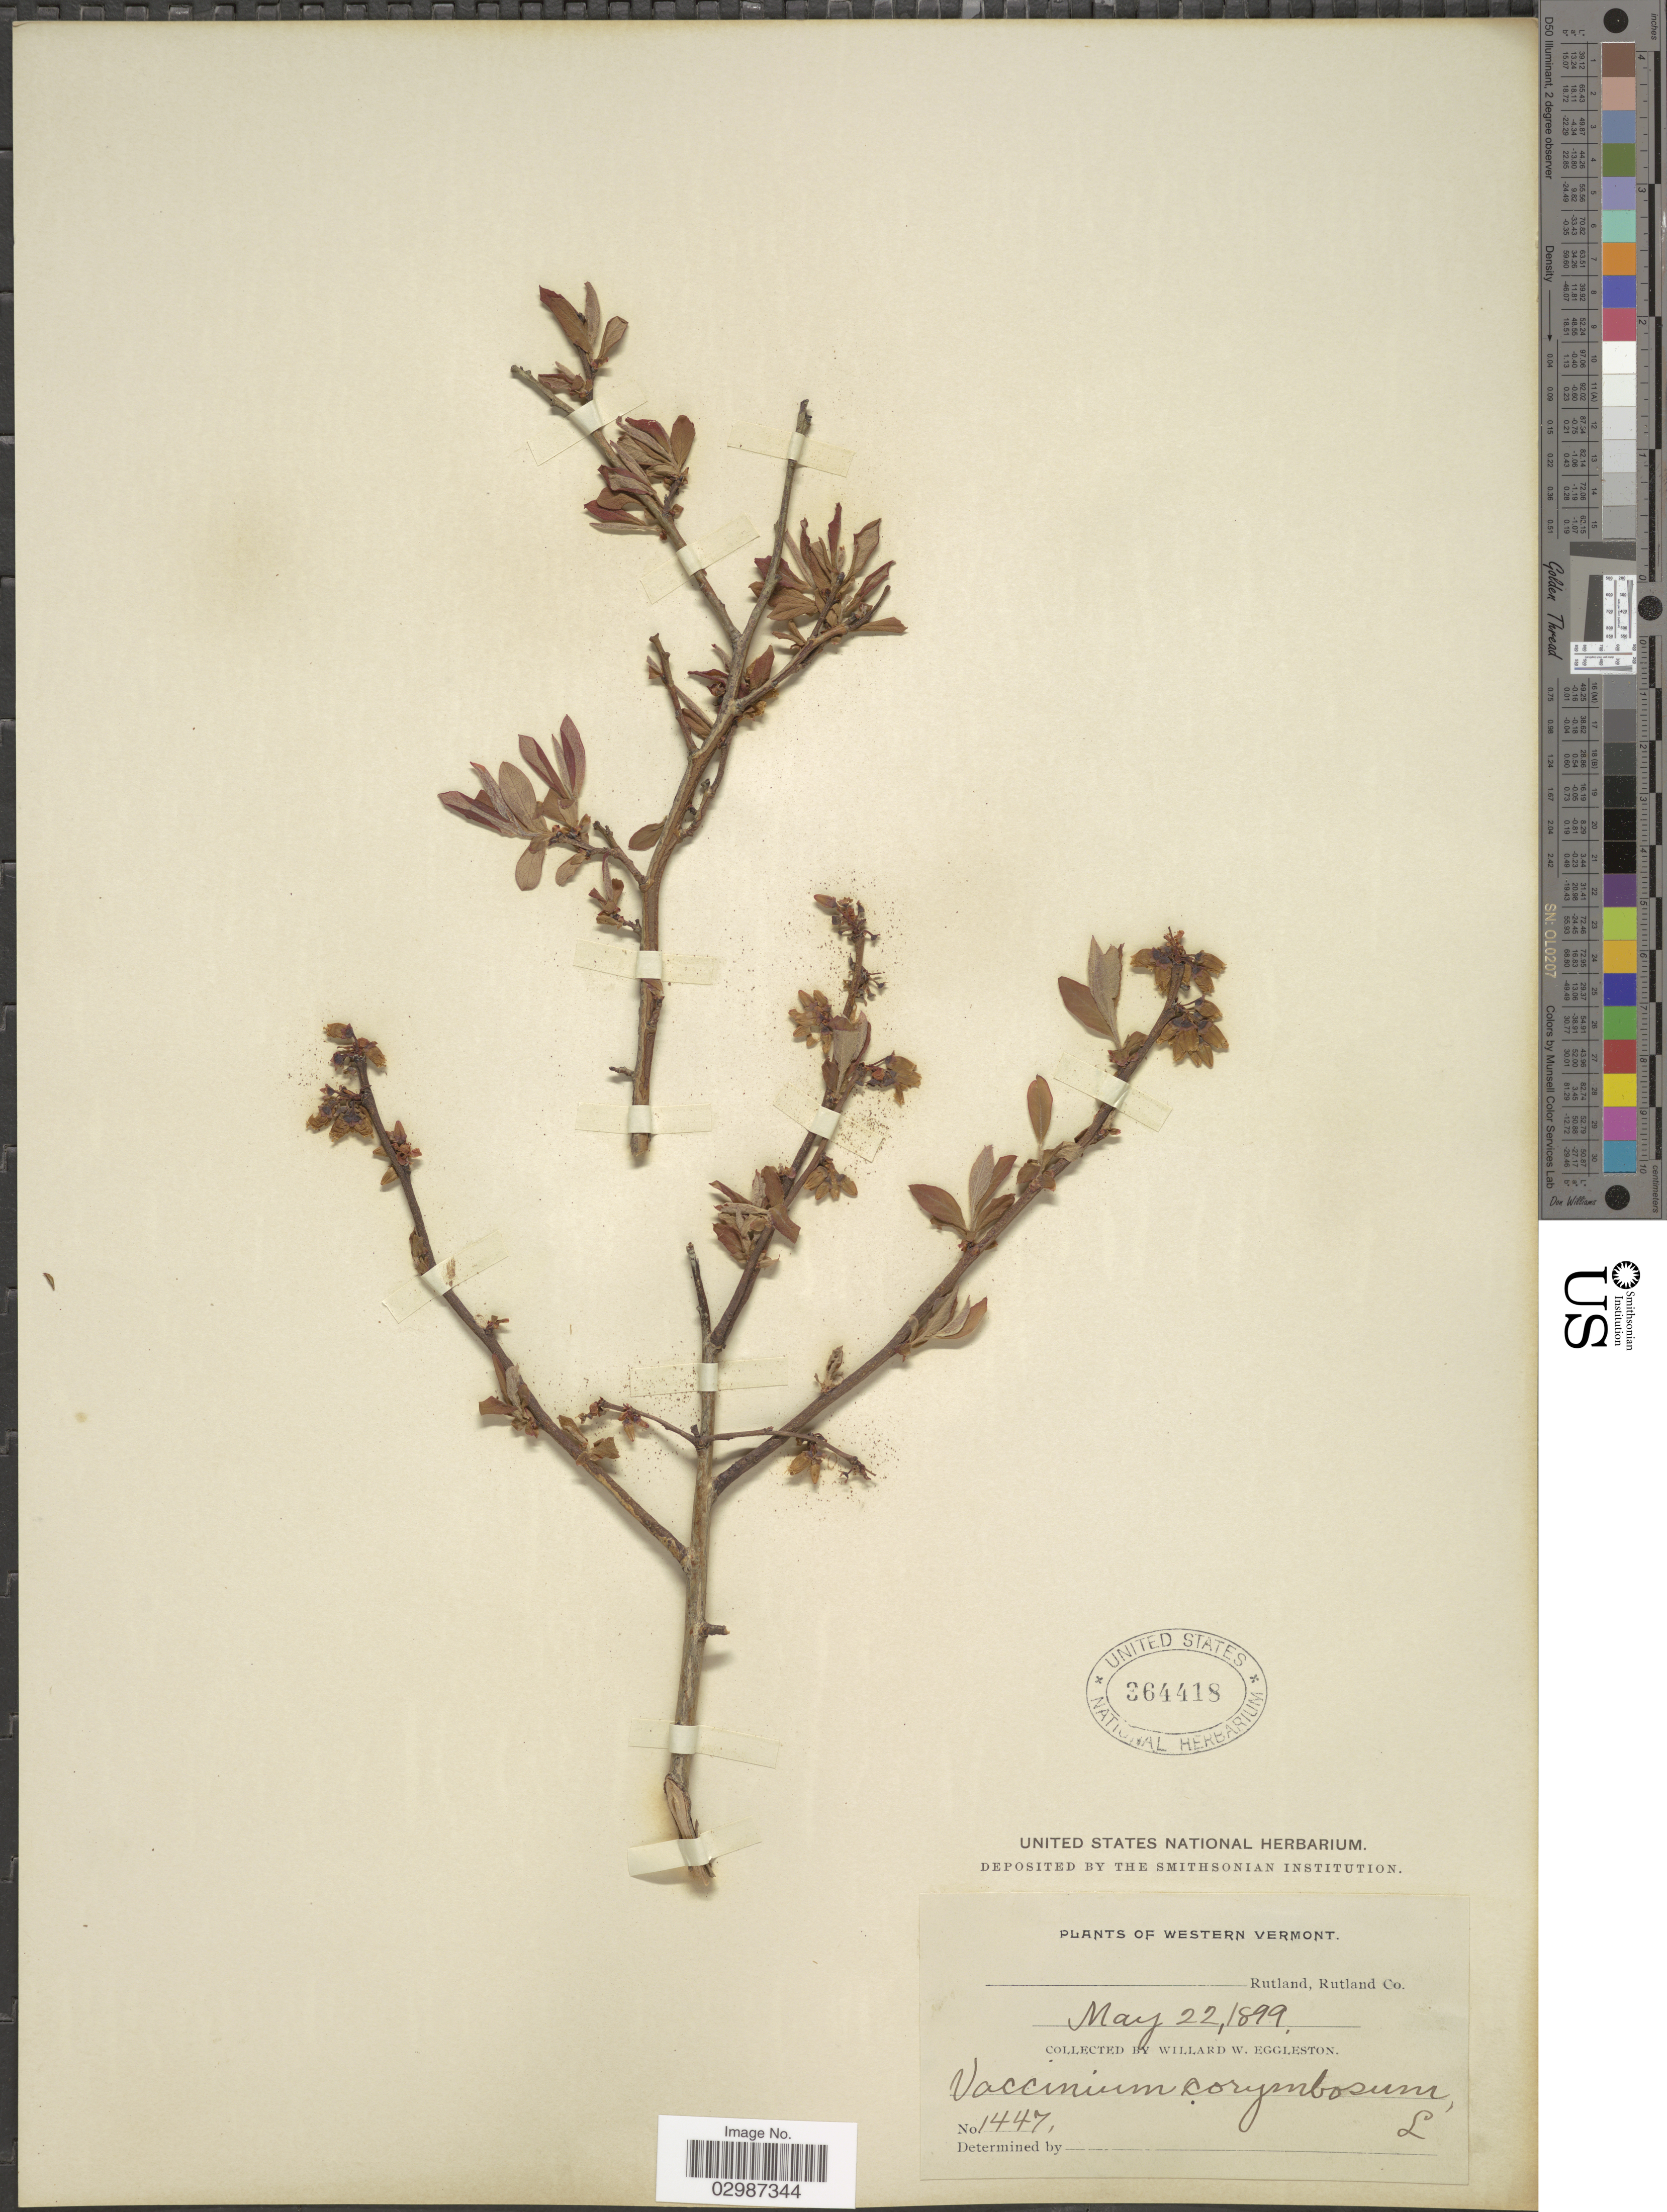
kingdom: Plantae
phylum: Tracheophyta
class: Magnoliopsida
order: Ericales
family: Ericaceae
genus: Vaccinium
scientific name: Vaccinium atrococcum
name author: (A. Gray) A. Heller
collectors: W. W. Eggleston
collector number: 1447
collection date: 1899-05-22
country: United States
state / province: Vermont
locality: Western Vermont, Rutland, Rutland Co.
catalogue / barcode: US 364418